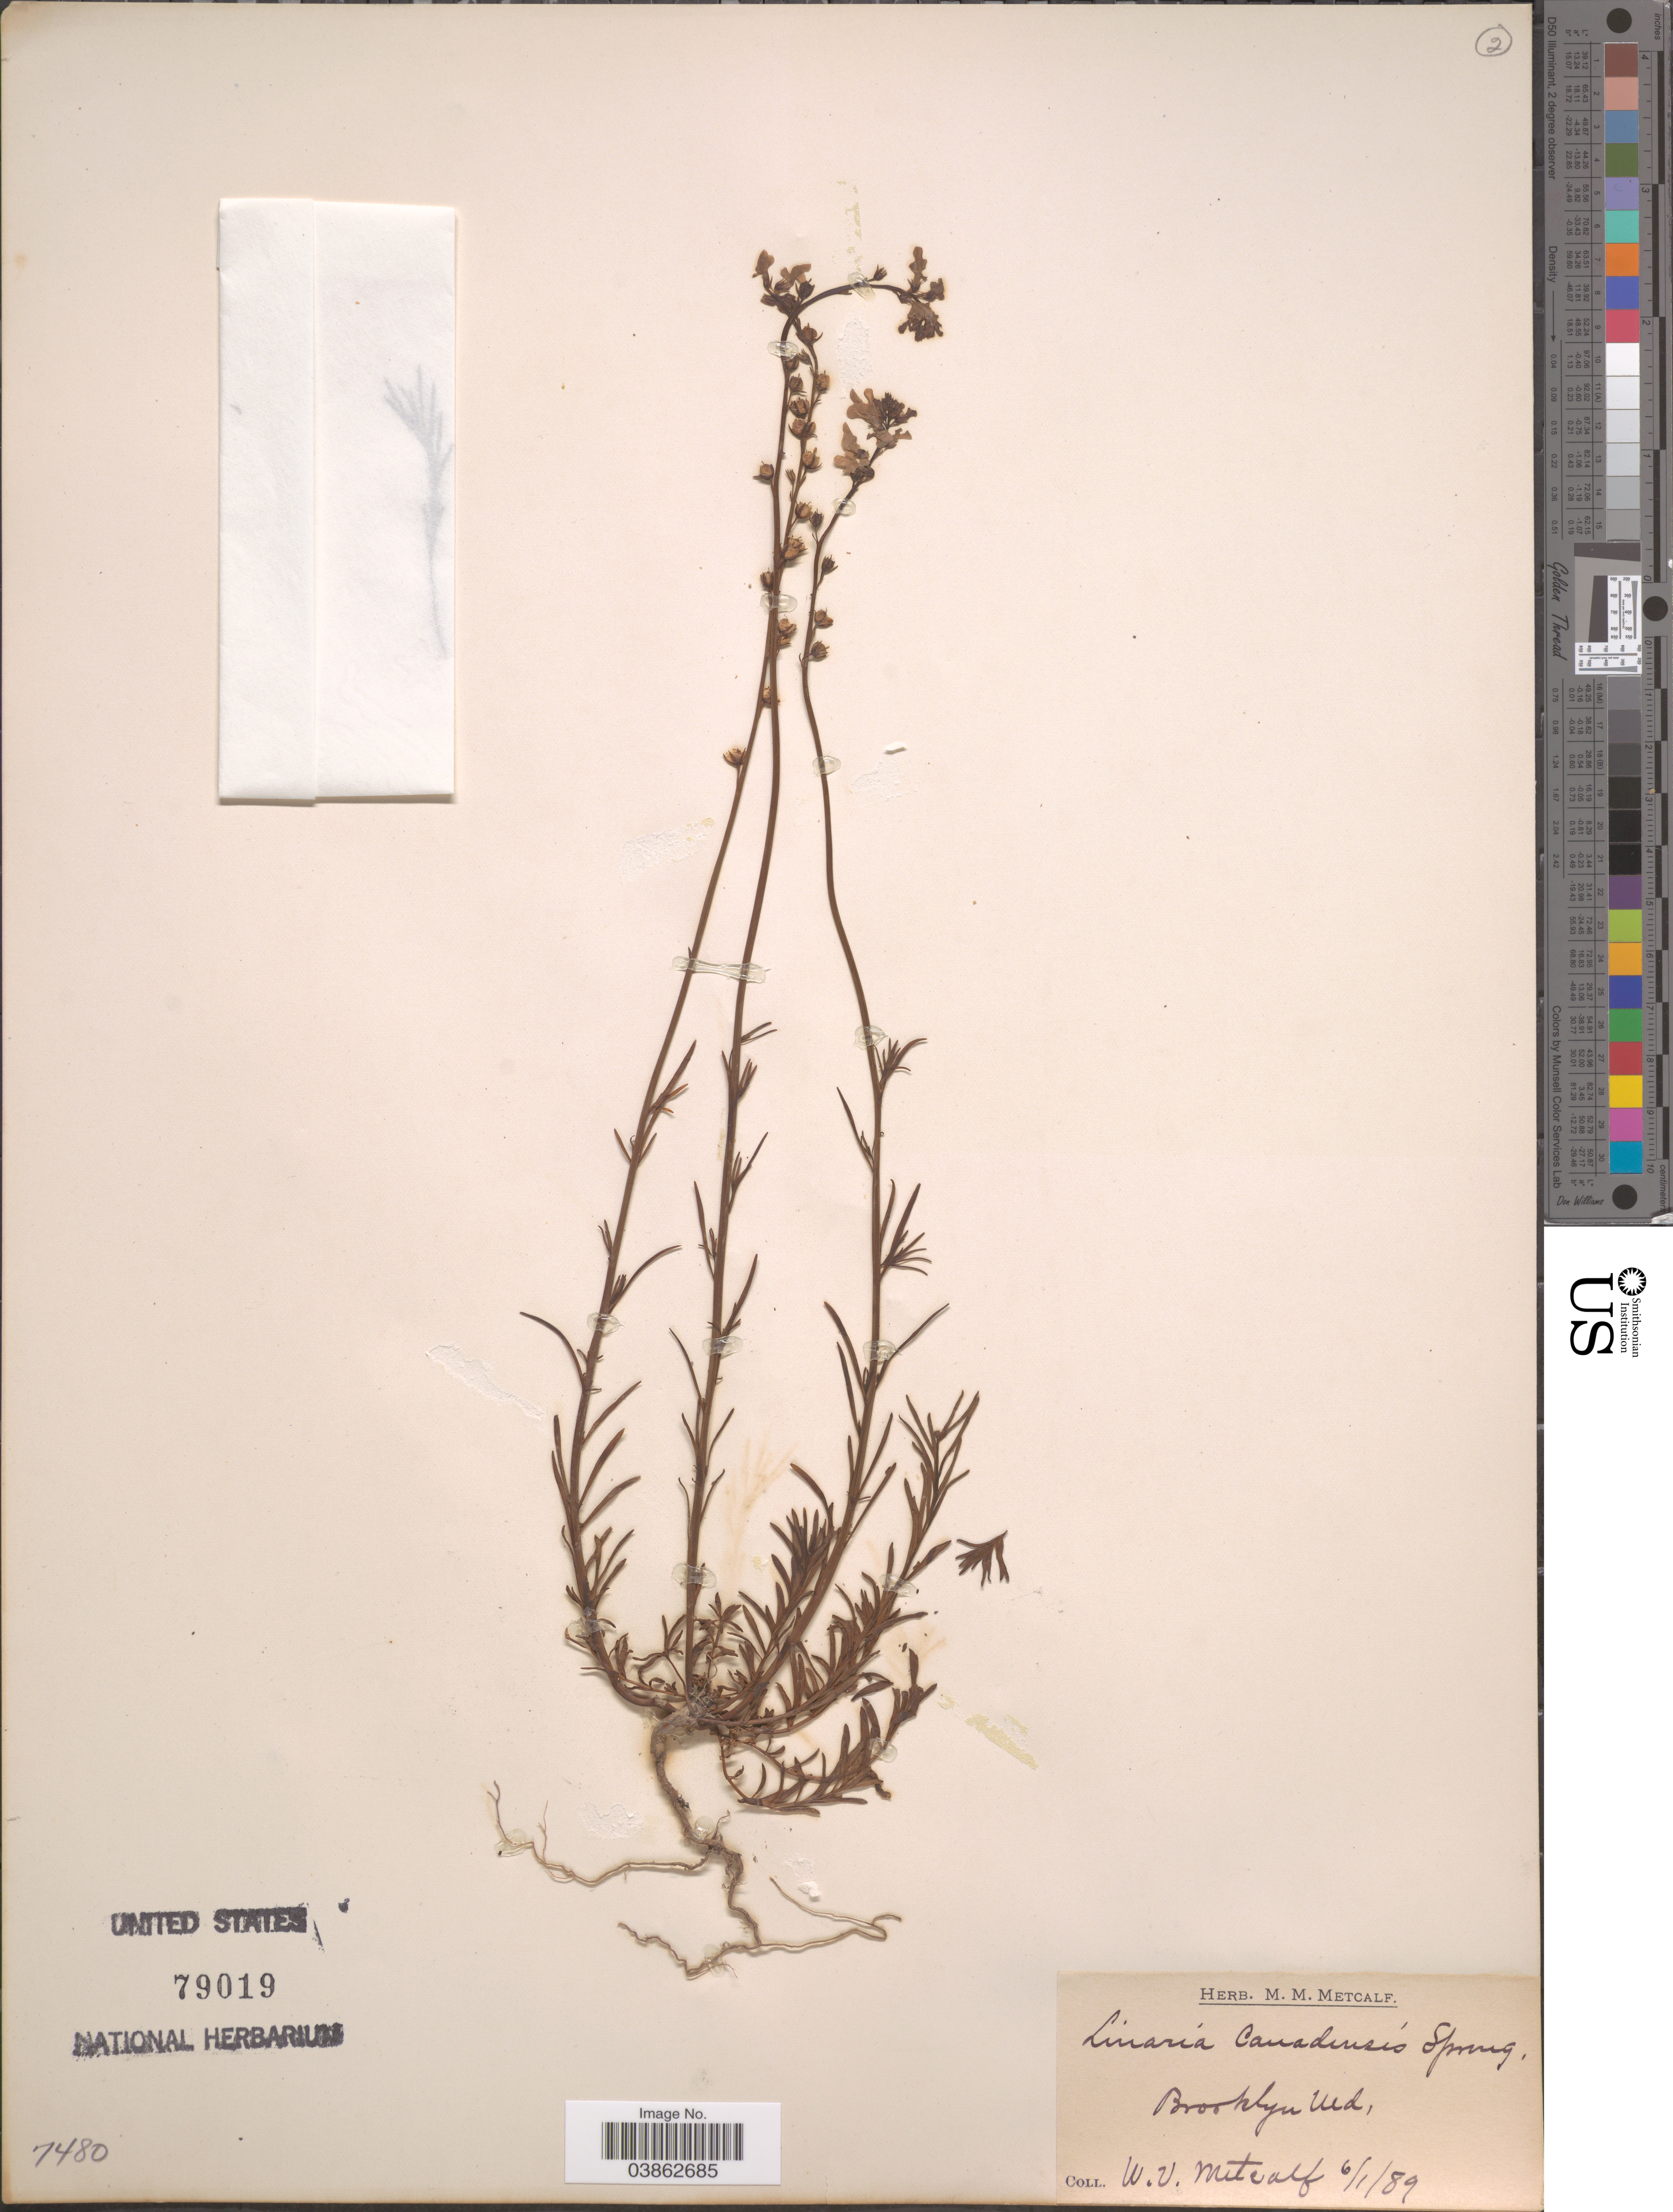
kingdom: Plantae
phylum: Tracheophyta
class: Magnoliopsida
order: Lamiales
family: Plantaginaceae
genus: Linaria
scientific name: Linaria canadensis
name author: (L.) Dum. Cours.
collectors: W. Metcalf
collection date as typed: Transcribed d/m/y: 1/6/89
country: United States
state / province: Maryland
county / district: Baltimore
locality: Brooklyn.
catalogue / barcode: US 79019